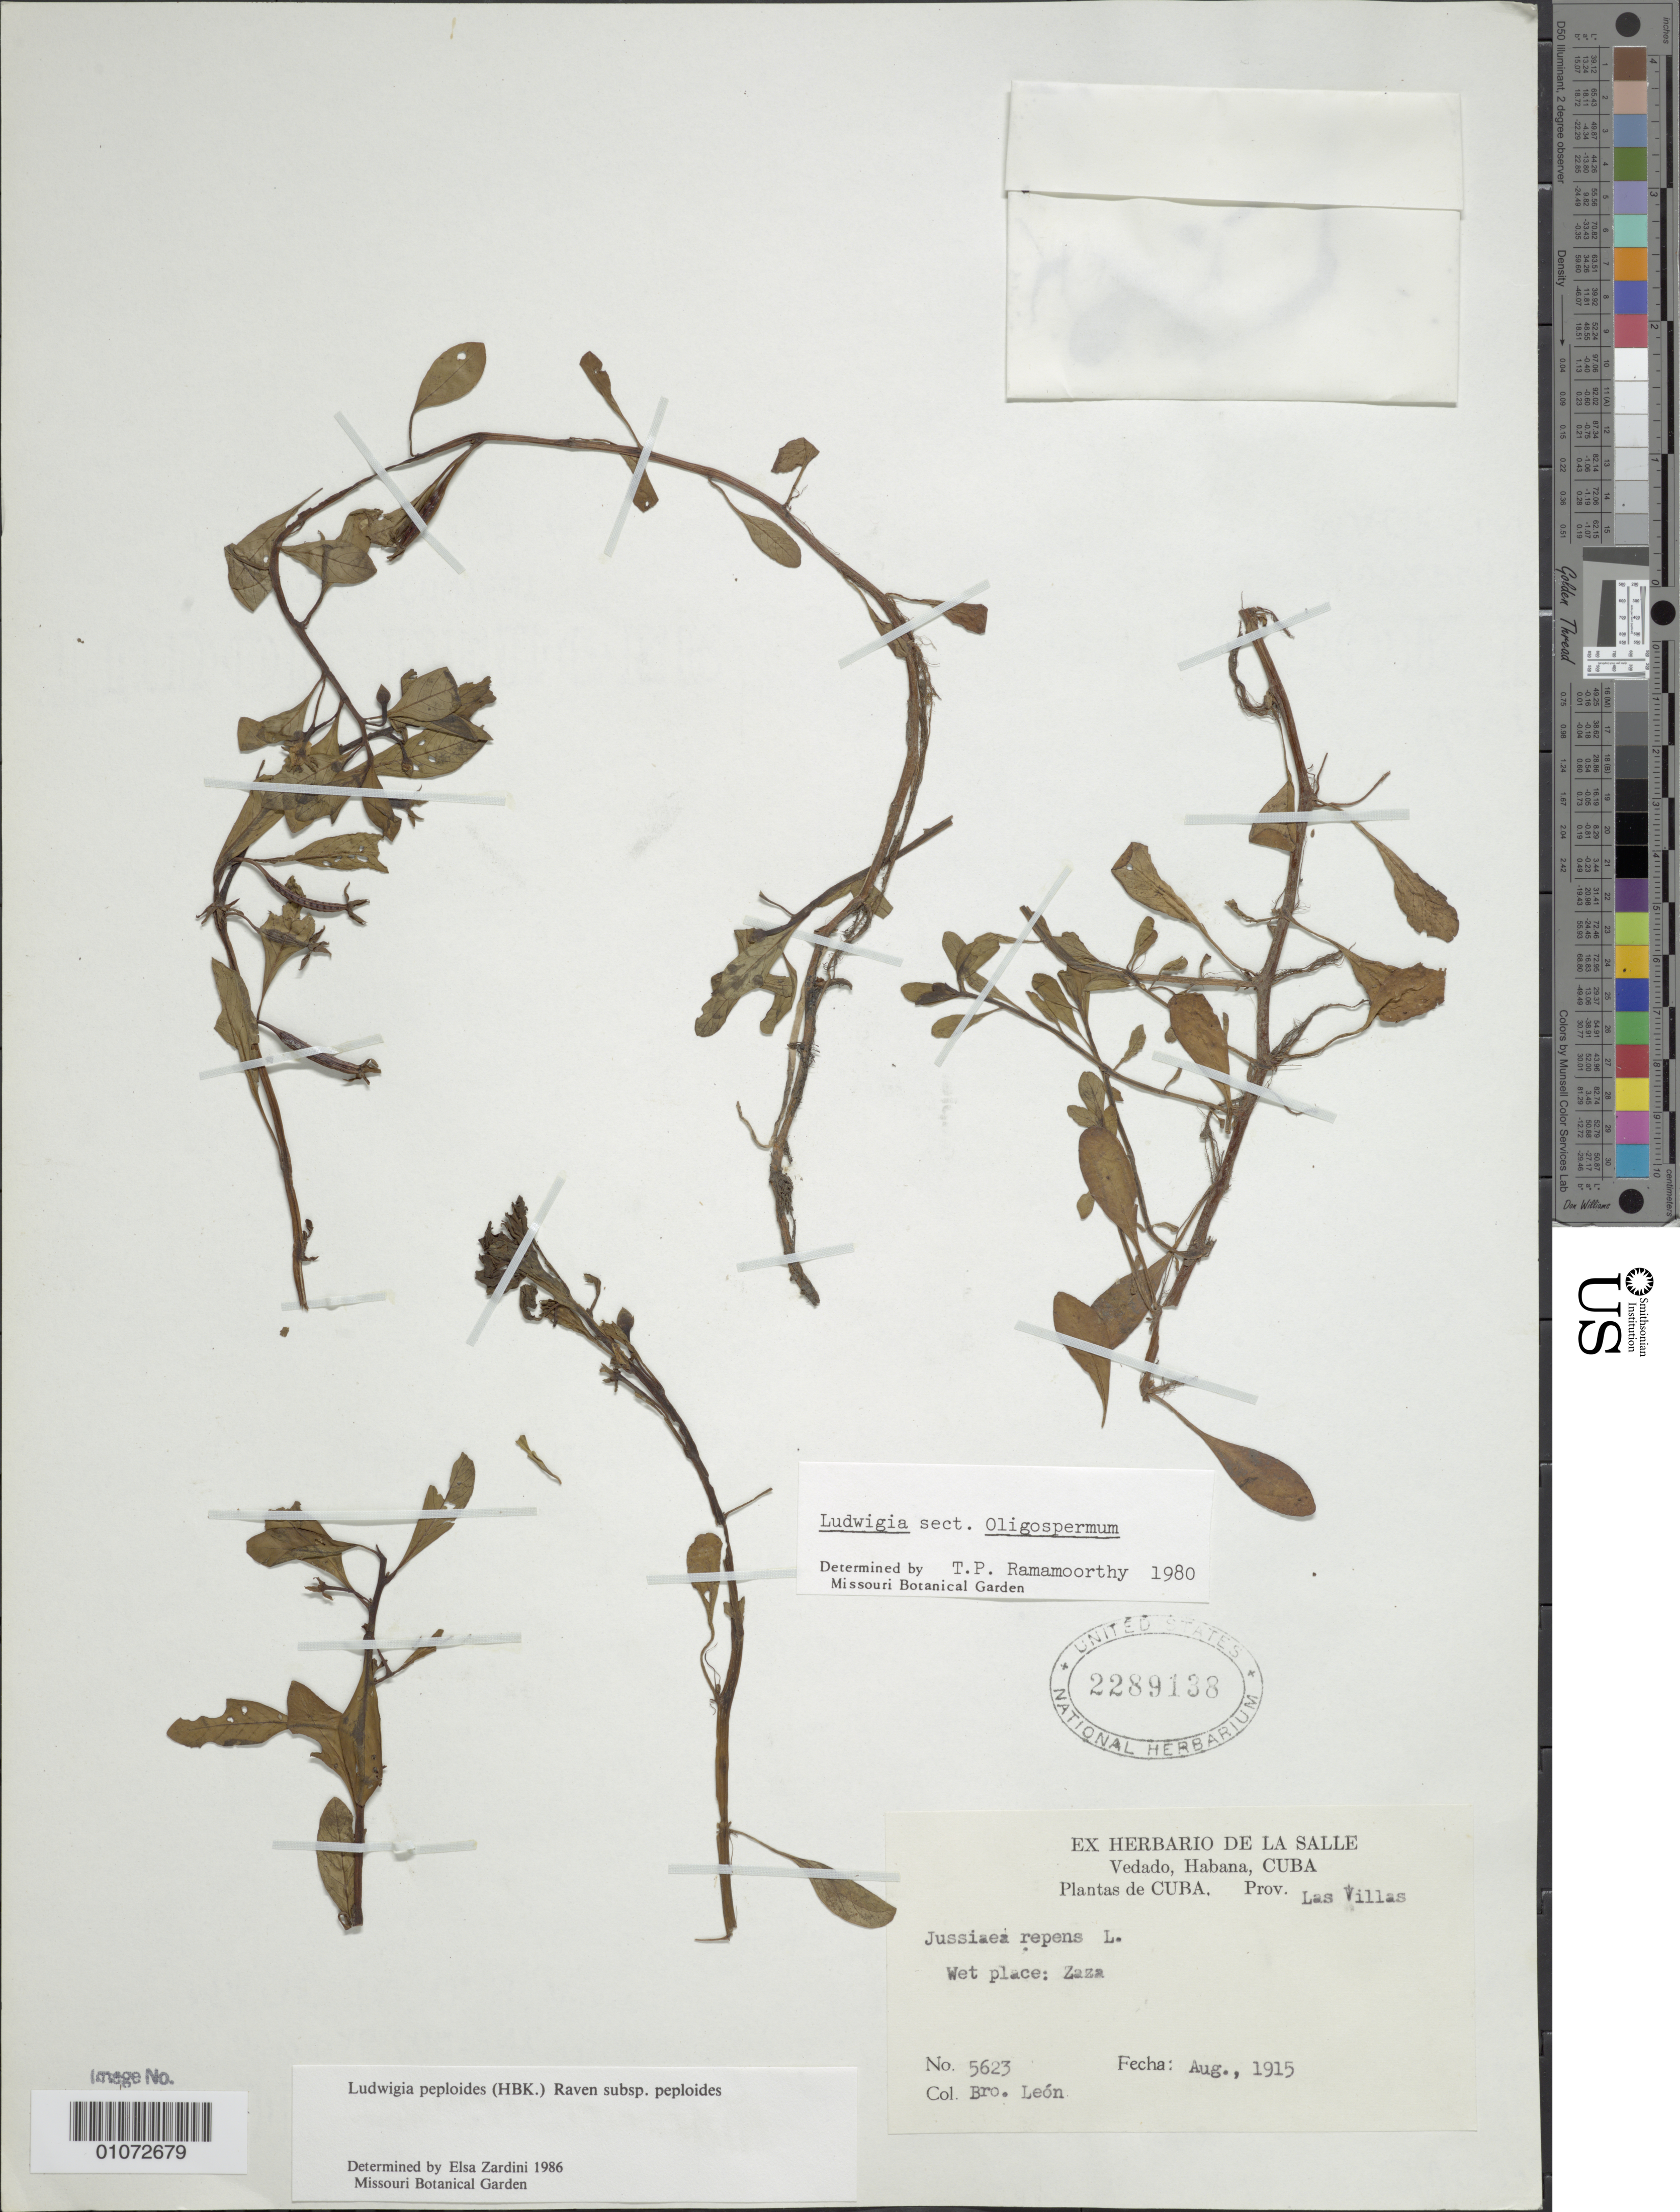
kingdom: Plantae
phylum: Tracheophyta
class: Magnoliopsida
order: Myrtales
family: Onagraceae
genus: Ludwigia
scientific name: Ludwigia peploides subsp. peploides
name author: (Kunth) P.H. Raven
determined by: Zardini, E. M.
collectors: Bro. León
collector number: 5623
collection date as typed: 01 Aug 1915 to 31 Aug 1915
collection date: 1915-08-01/1915-08-31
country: Cuba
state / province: Las Villas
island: Cuba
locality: Wet place: Zaza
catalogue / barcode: US 2289138